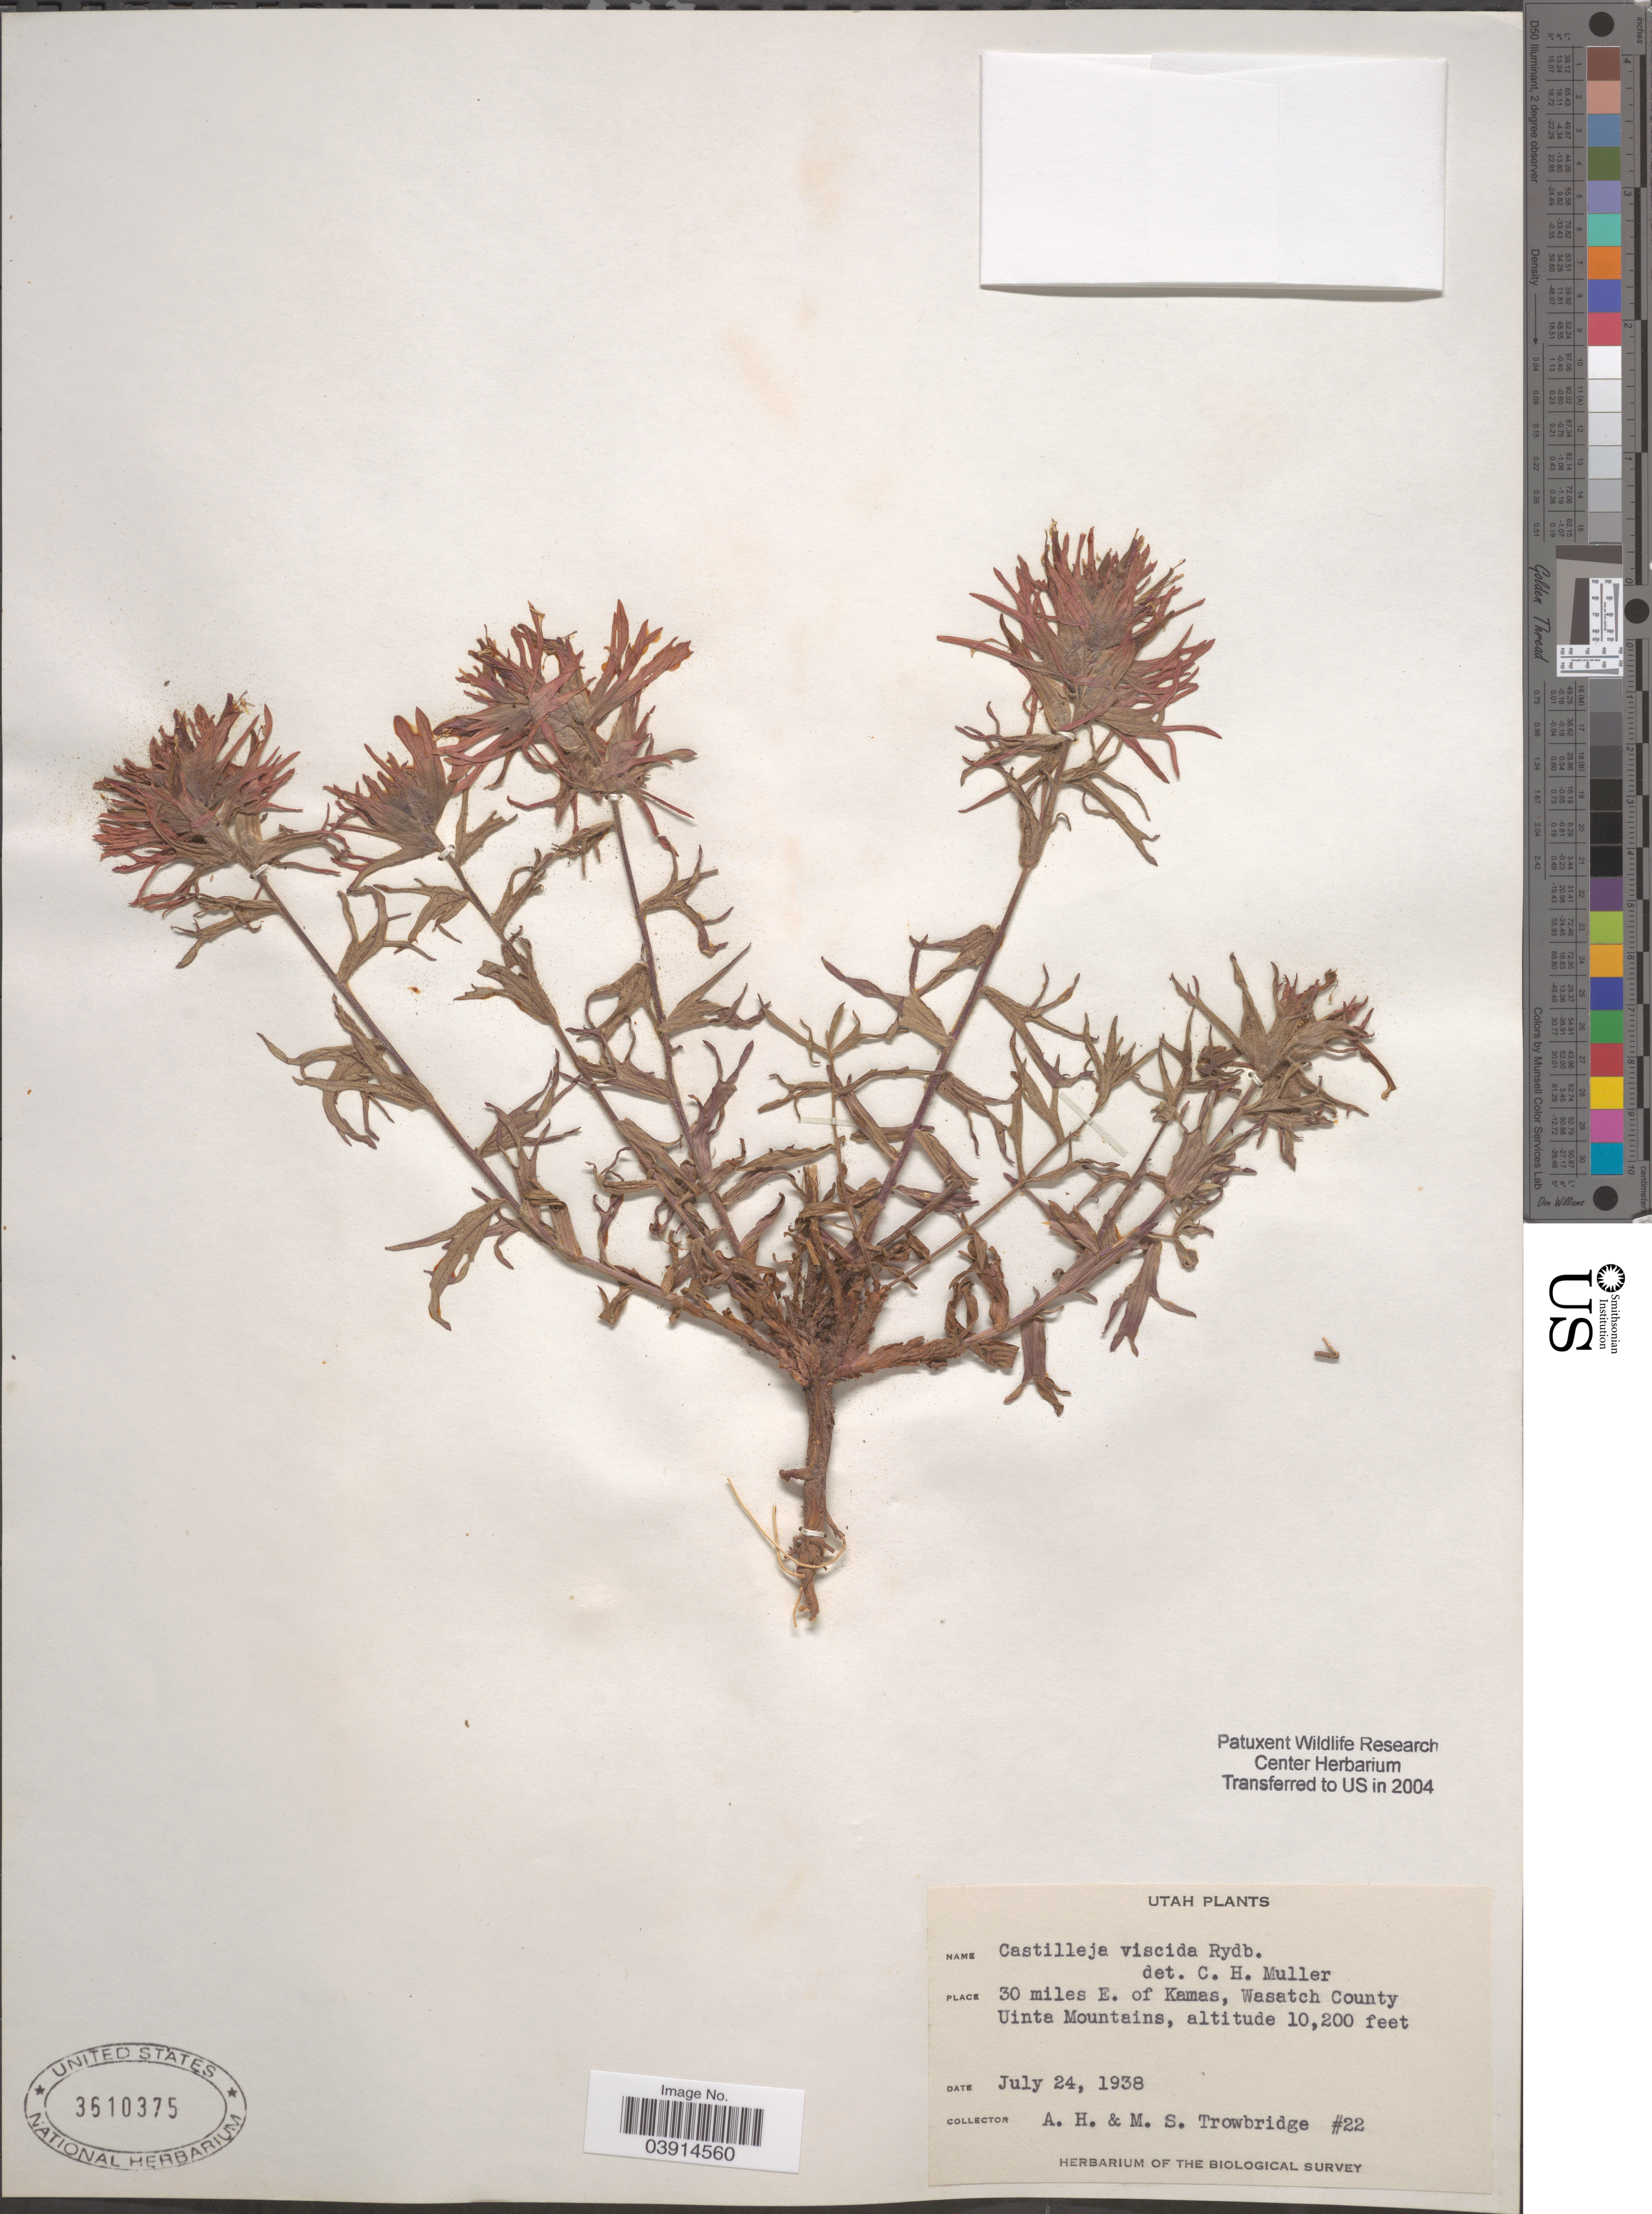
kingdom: Plantae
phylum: Tracheophyta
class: Magnoliopsida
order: Lamiales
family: Orobanchaceae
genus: Castilleja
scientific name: Castilleja viscida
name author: Rydb.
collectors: A. H. Trowbridge & M. Trowbridge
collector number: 22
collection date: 1938-07-24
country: United States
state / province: Utah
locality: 30 miles E. of Kamas, Wasatch County. Uinta Mountains.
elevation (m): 3109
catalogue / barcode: US 3610375